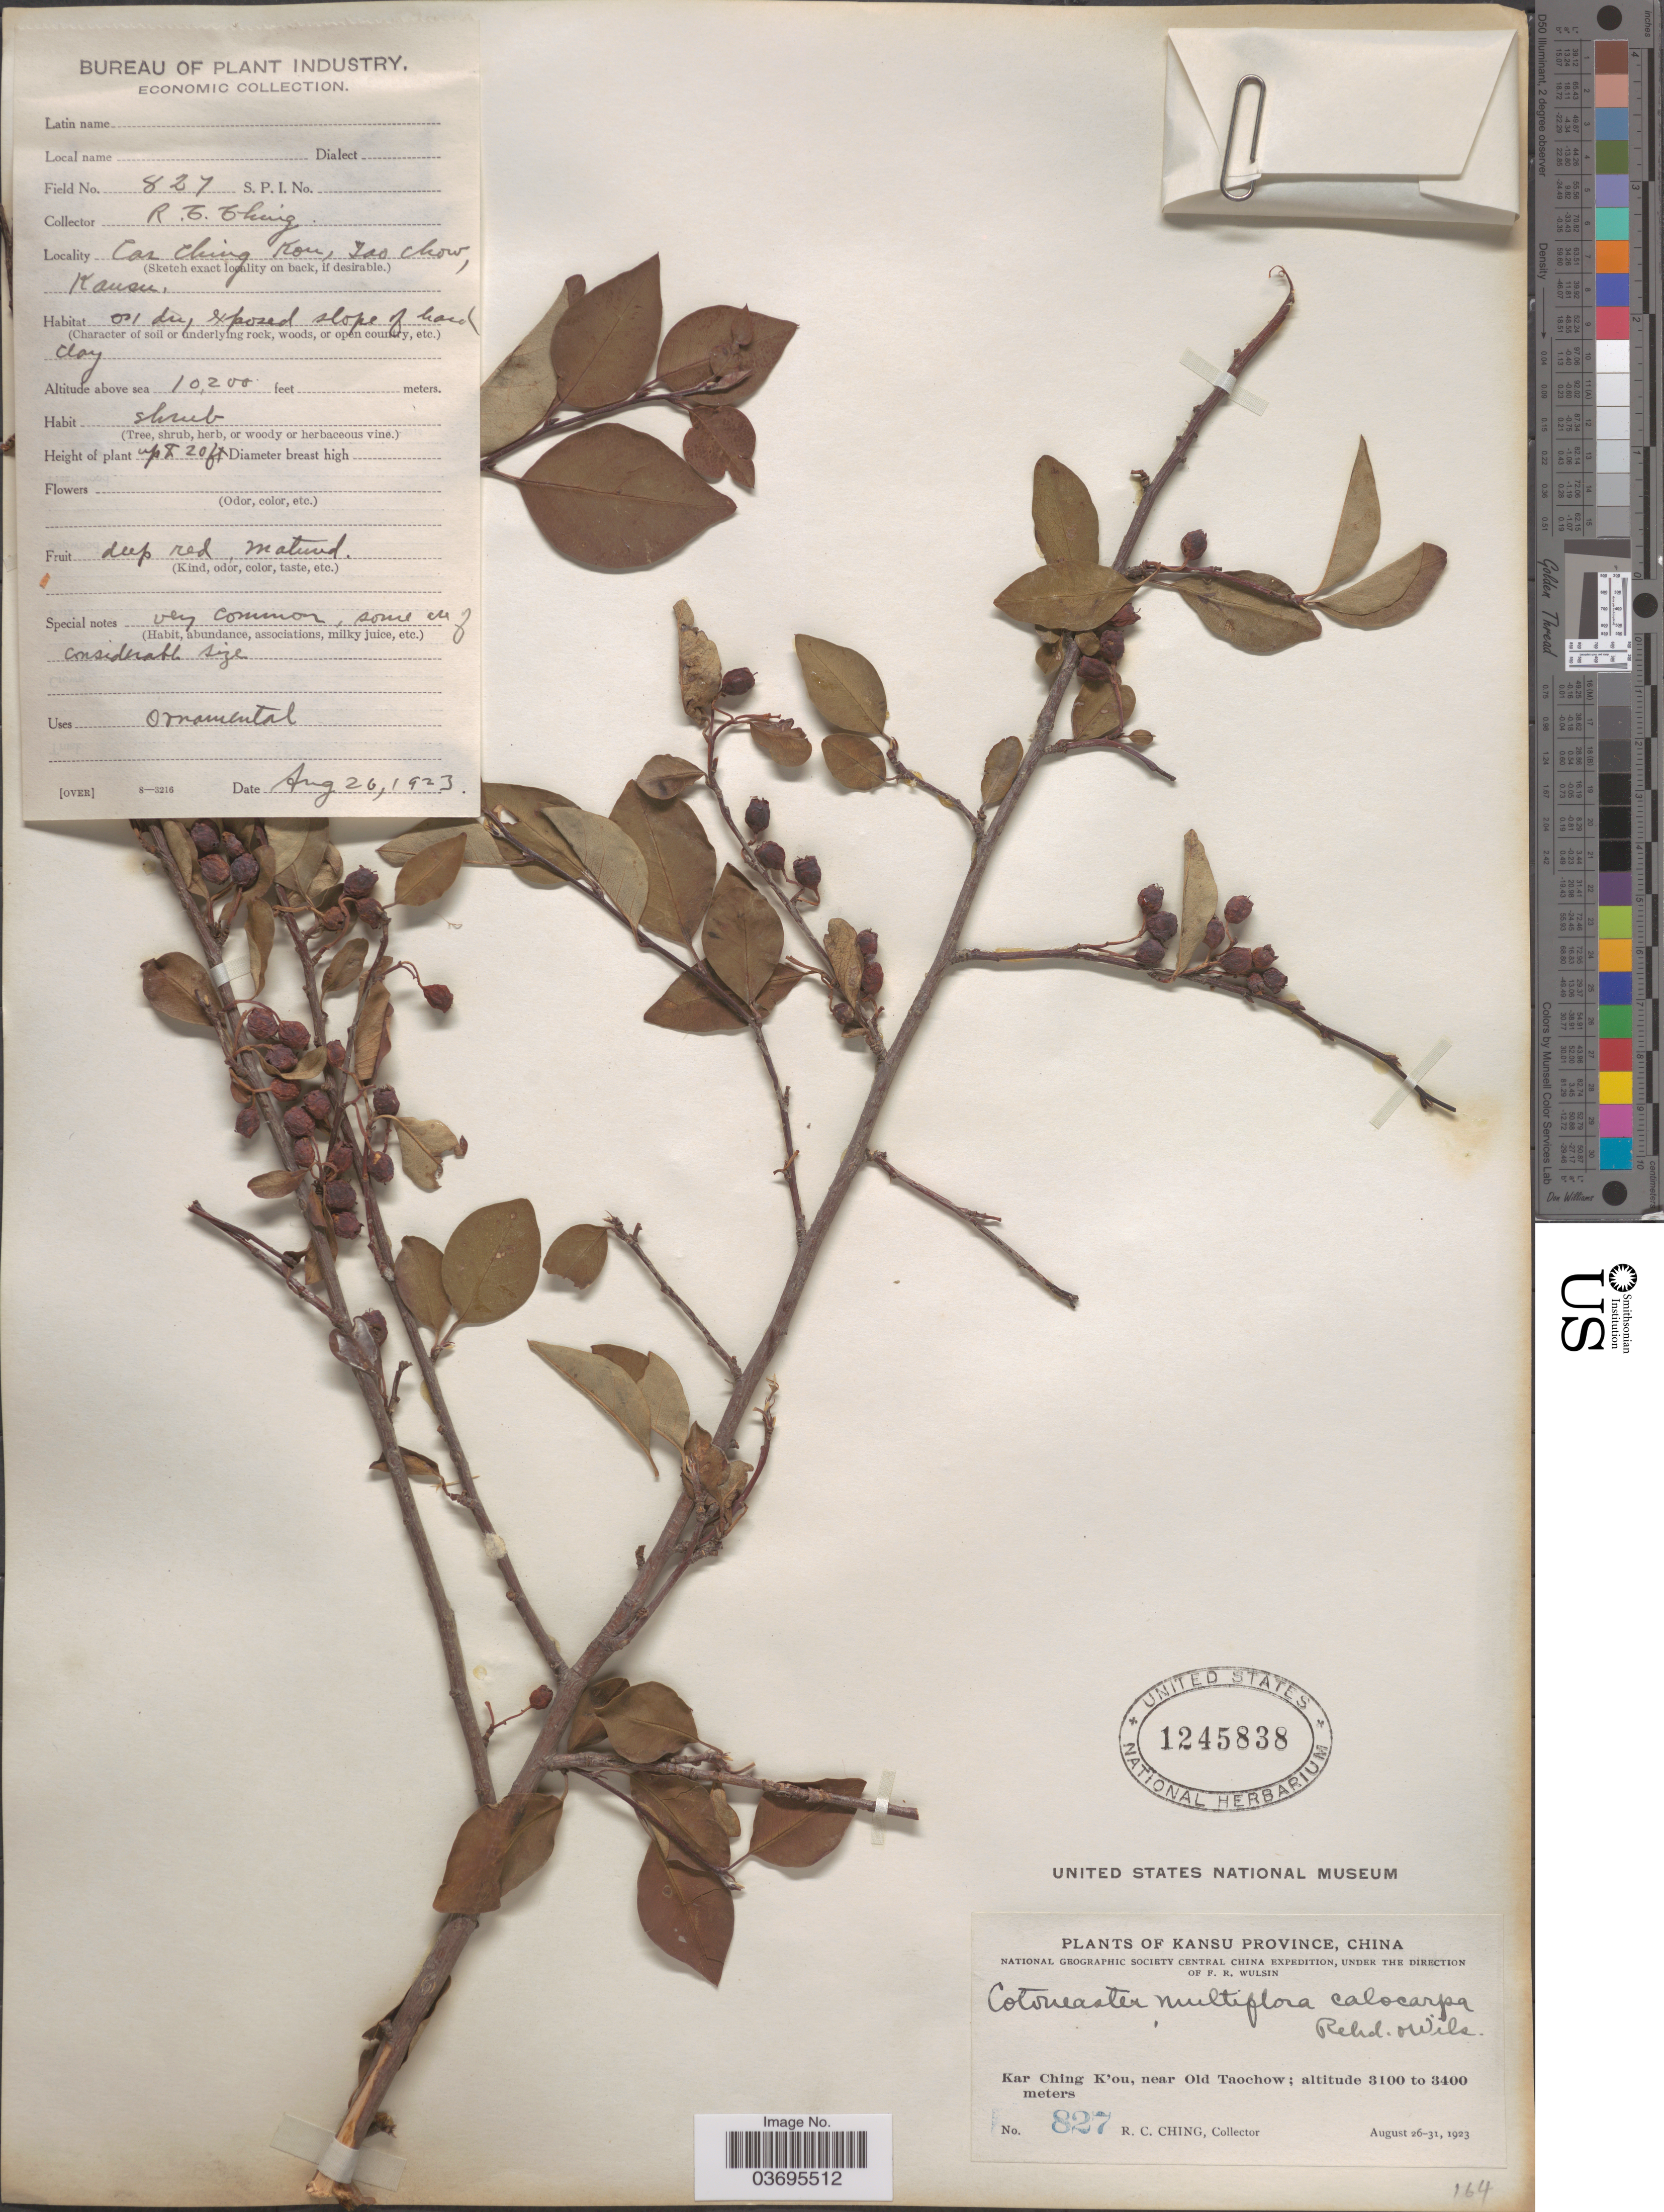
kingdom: Plantae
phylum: Tracheophyta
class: Magnoliopsida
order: Rosales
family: Rosaceae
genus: Cotoneaster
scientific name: Cotoneaster multiflora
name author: Bunge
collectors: R. C. Ching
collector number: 827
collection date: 1923-08-26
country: China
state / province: Gansu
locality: Kansu Province. Kar Ching K'ou, near Old Taochow.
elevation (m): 3109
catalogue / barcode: US 1245833